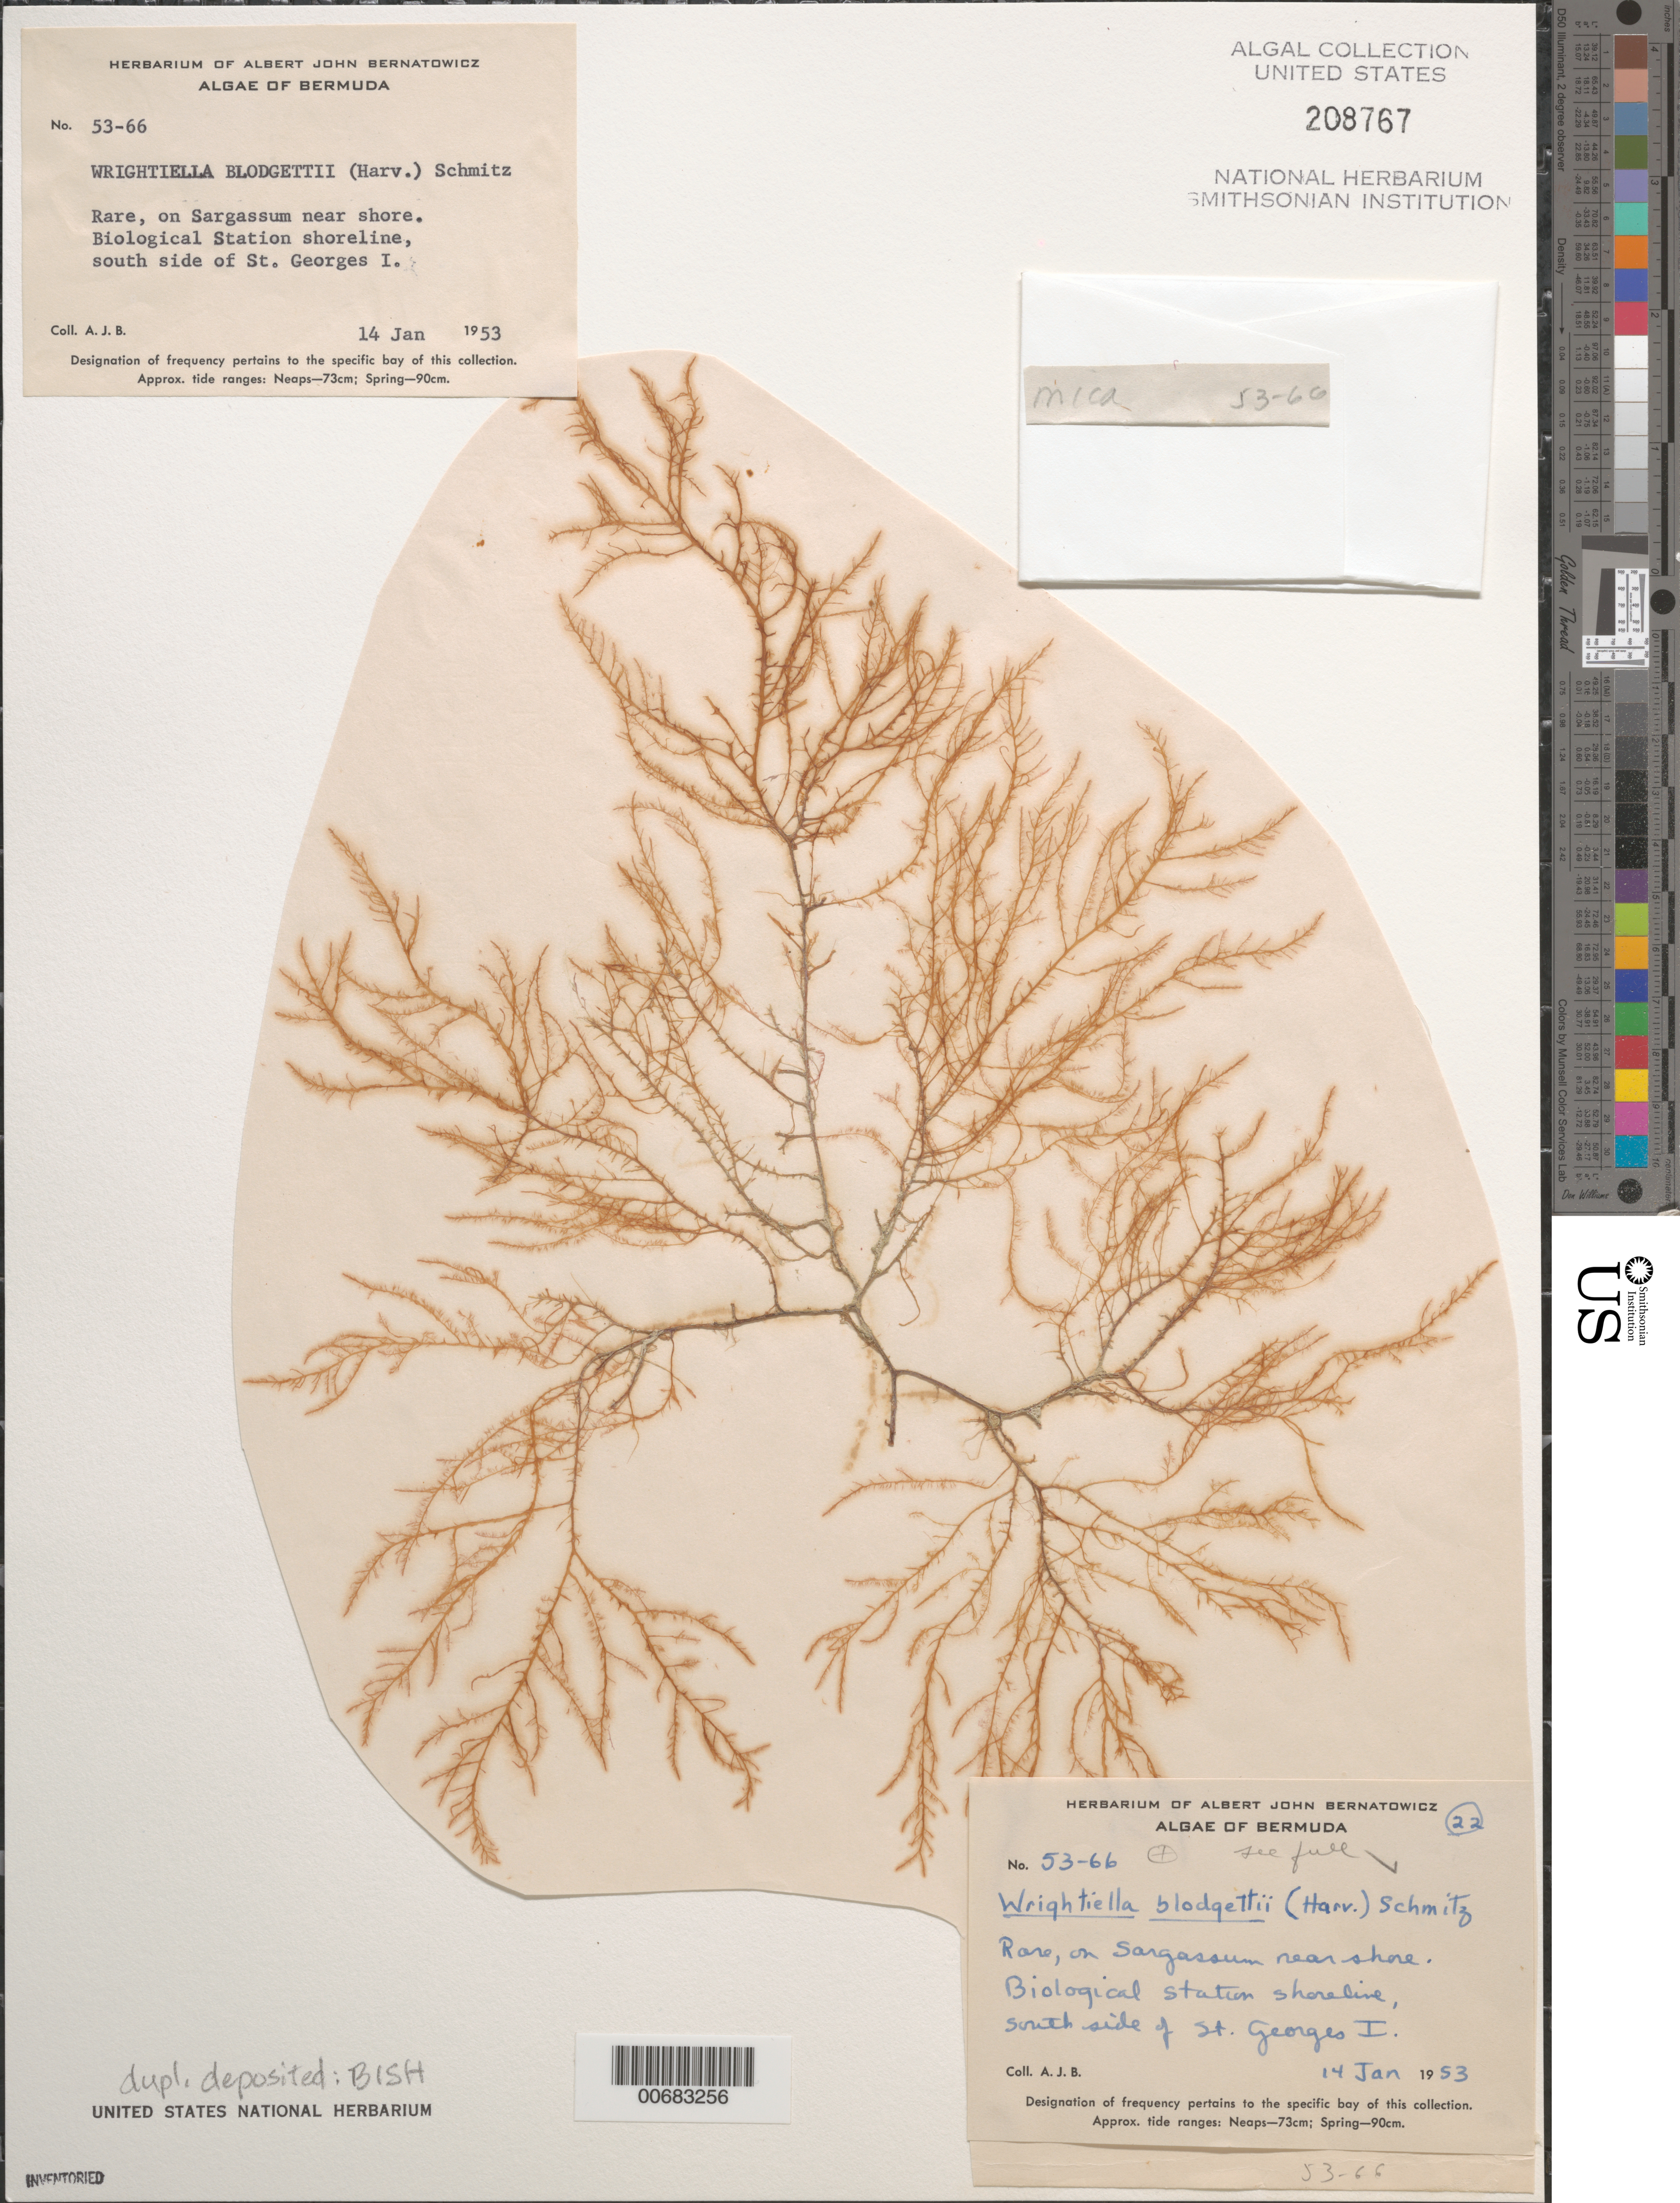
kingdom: Plantae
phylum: Rhodophyta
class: Florideophyceae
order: Ceramiales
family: Rhodomelaceae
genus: Wrightiella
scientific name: Wrightiella blodgettii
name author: (Harv.) F. Schmitz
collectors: A. Bernatowicz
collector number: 53-66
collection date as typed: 14 Jan 1953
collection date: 1953-01-14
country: Bermuda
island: St. George's Island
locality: Biological Station shore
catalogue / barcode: US 208767